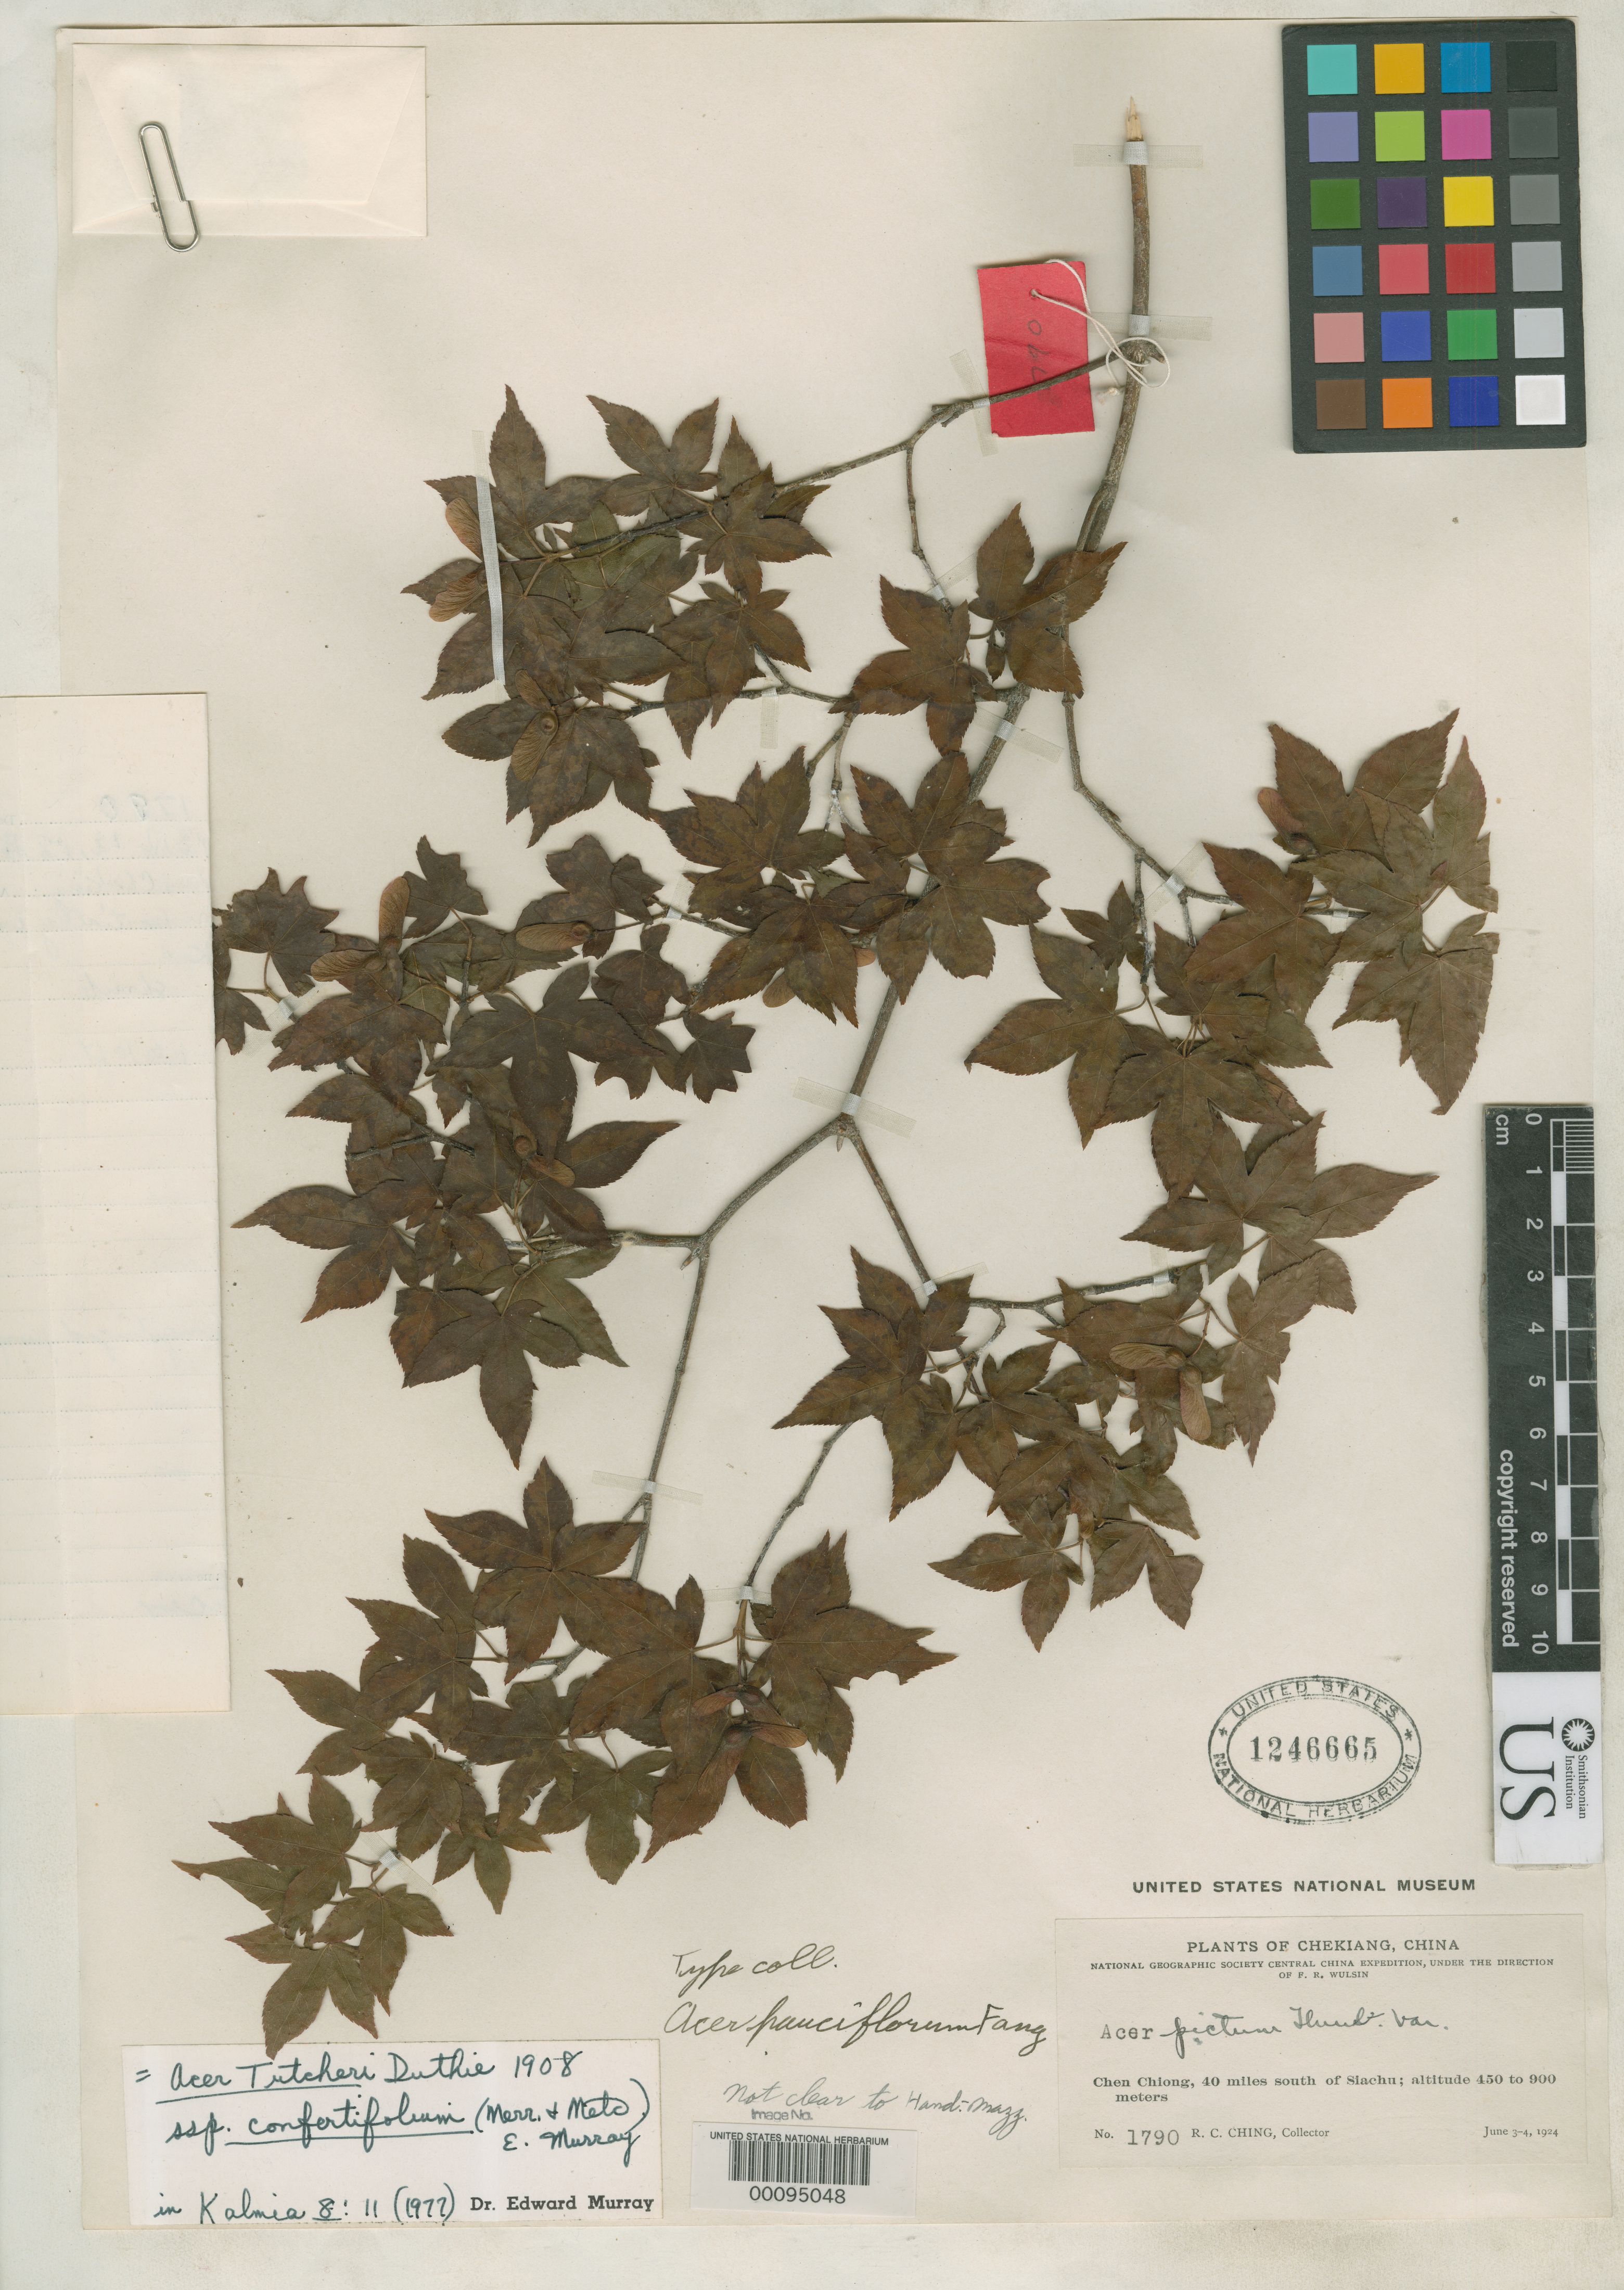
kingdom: Plantae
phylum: Tracheophyta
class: Magnoliopsida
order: Sapindales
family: Sapindaceae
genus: Acer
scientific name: Acer pauciflorum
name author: W.P. Fang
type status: Type Collection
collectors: R. C. Ching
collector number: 1790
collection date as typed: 02 Jun 1924 to 04 Jun 1924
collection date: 1924-06-02/1924-06-04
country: China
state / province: Zhejiang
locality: Chen Chiong, 40 mi S of Siachu.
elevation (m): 450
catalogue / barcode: US 1246665